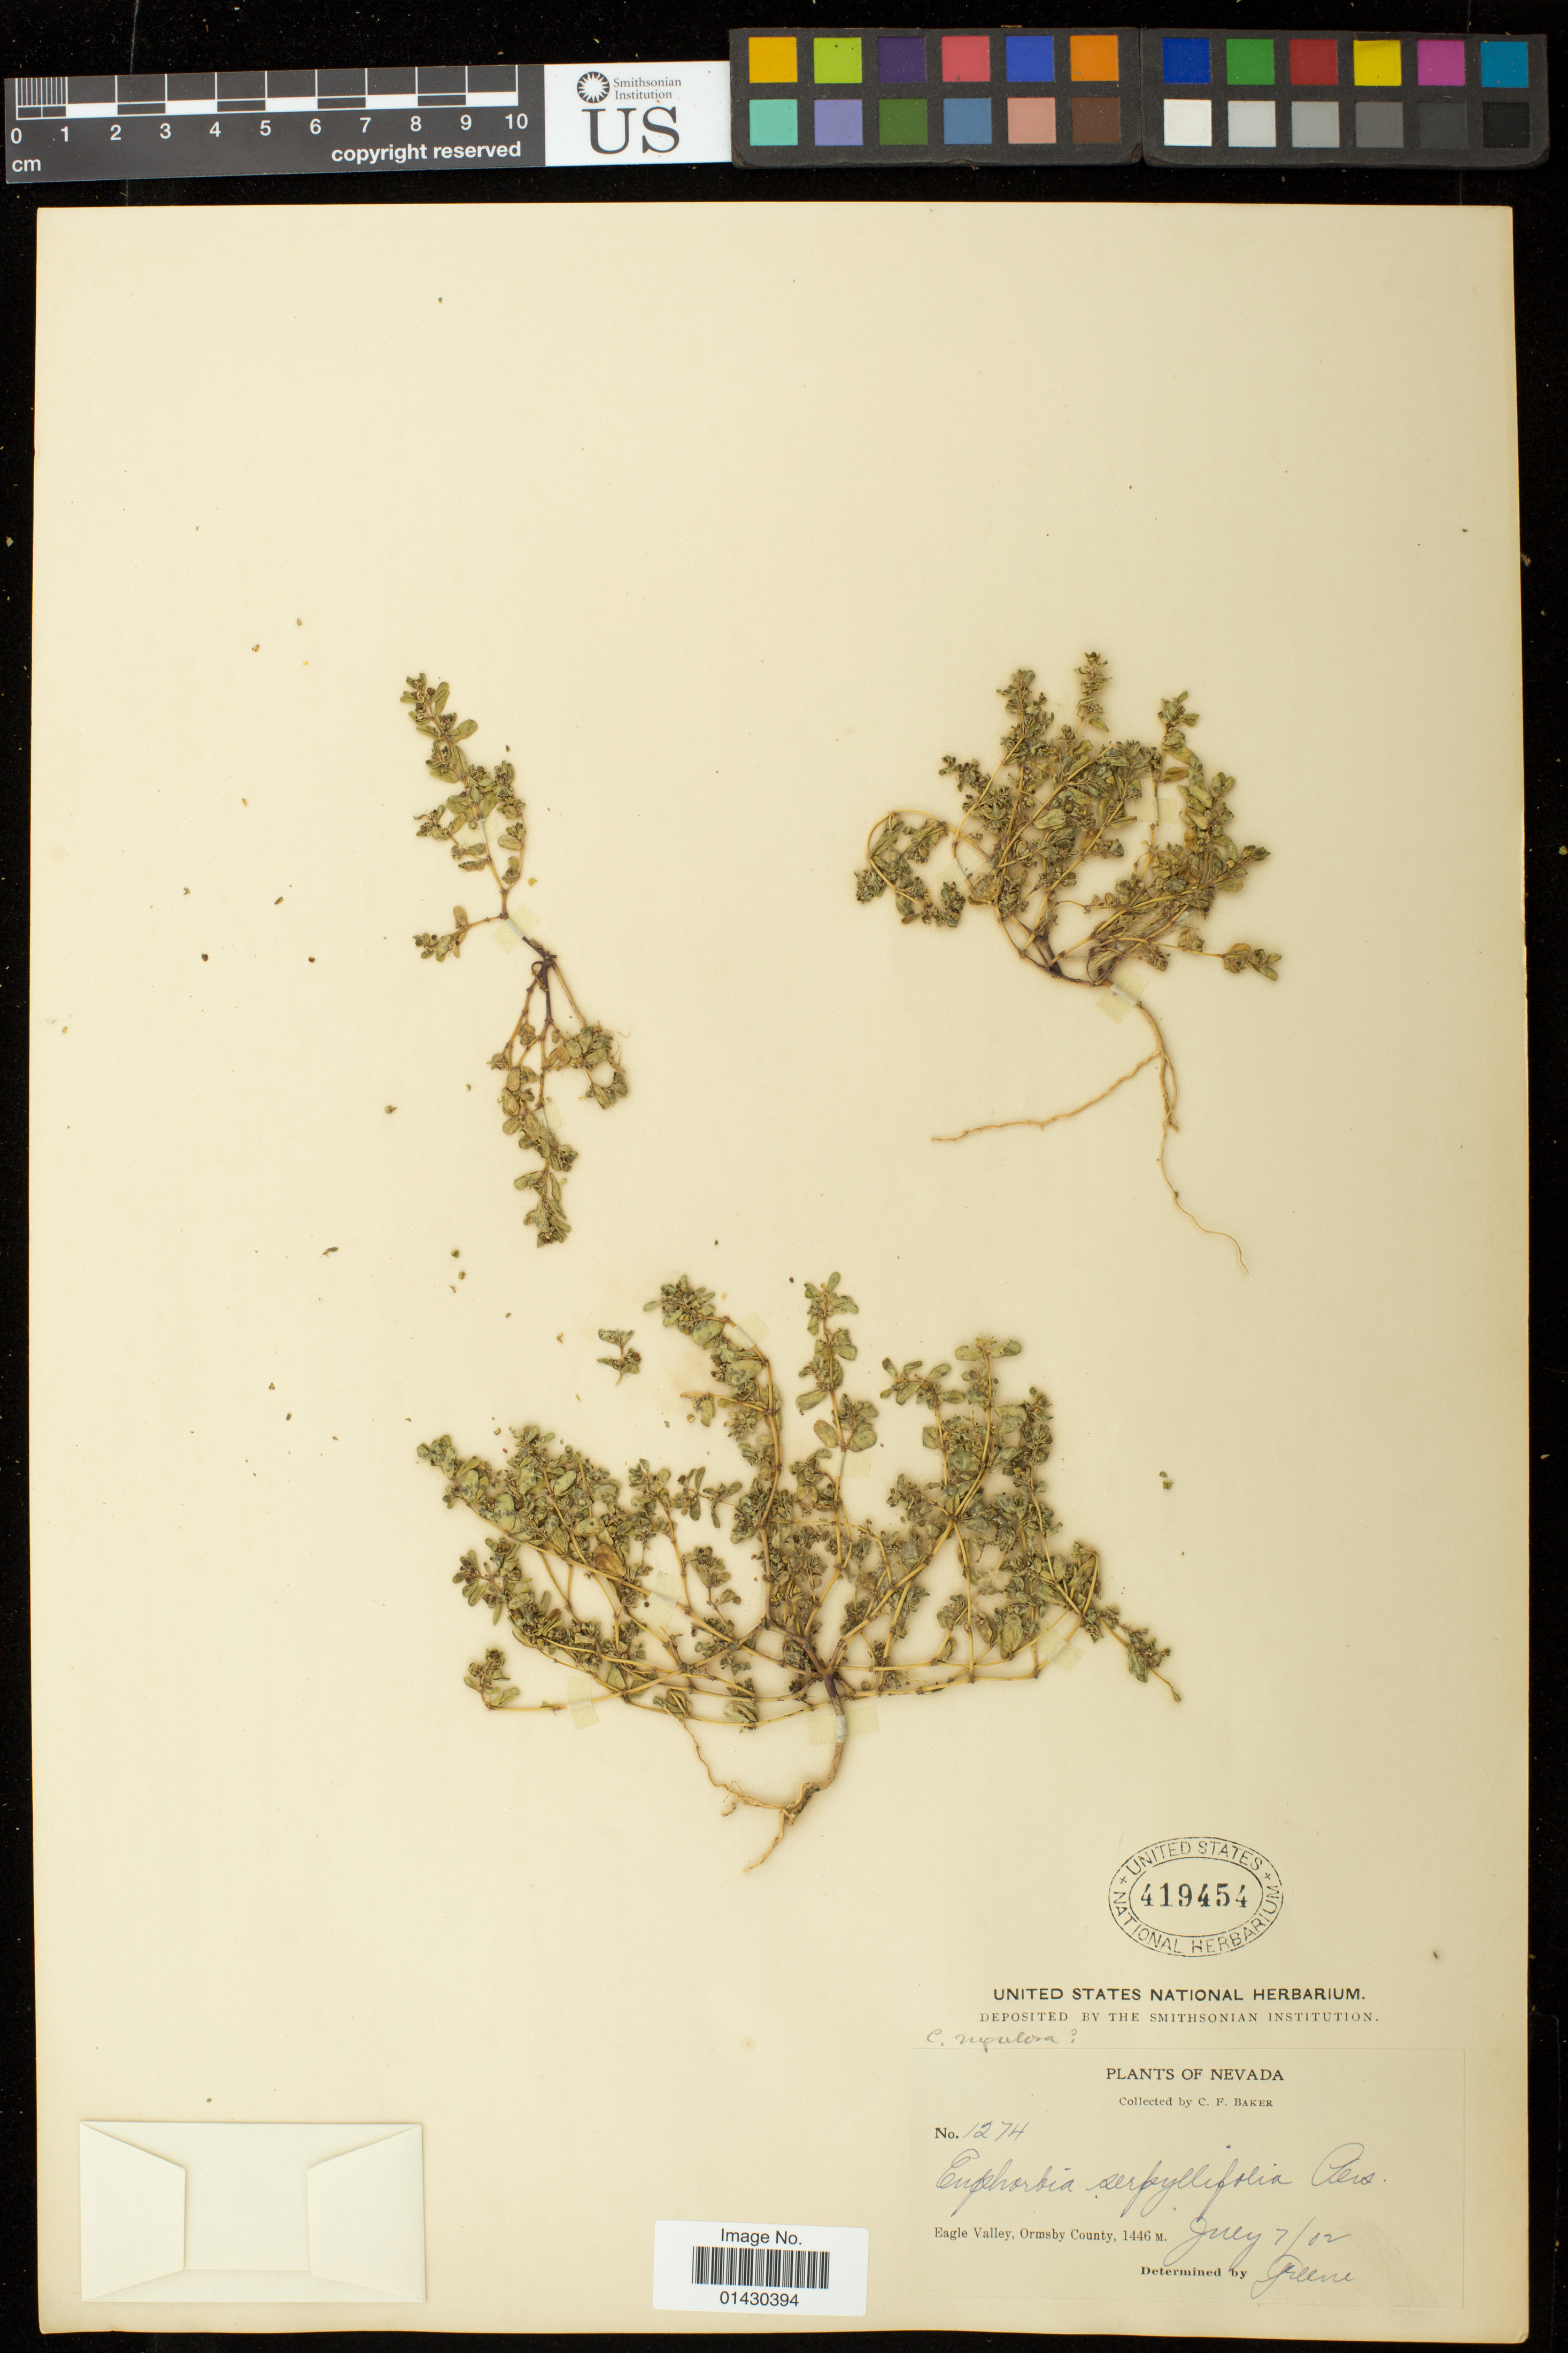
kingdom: Plantae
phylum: Tracheophyta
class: Magnoliopsida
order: Malpighiales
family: Euphorbiaceae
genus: Euphorbia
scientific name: Euphorbia serpillifolia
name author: Pers.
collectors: C. F. Baker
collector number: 1274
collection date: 1902-07-07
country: United States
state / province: Nevada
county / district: Ormsby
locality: Eagle Valley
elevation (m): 1446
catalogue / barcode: US 419454